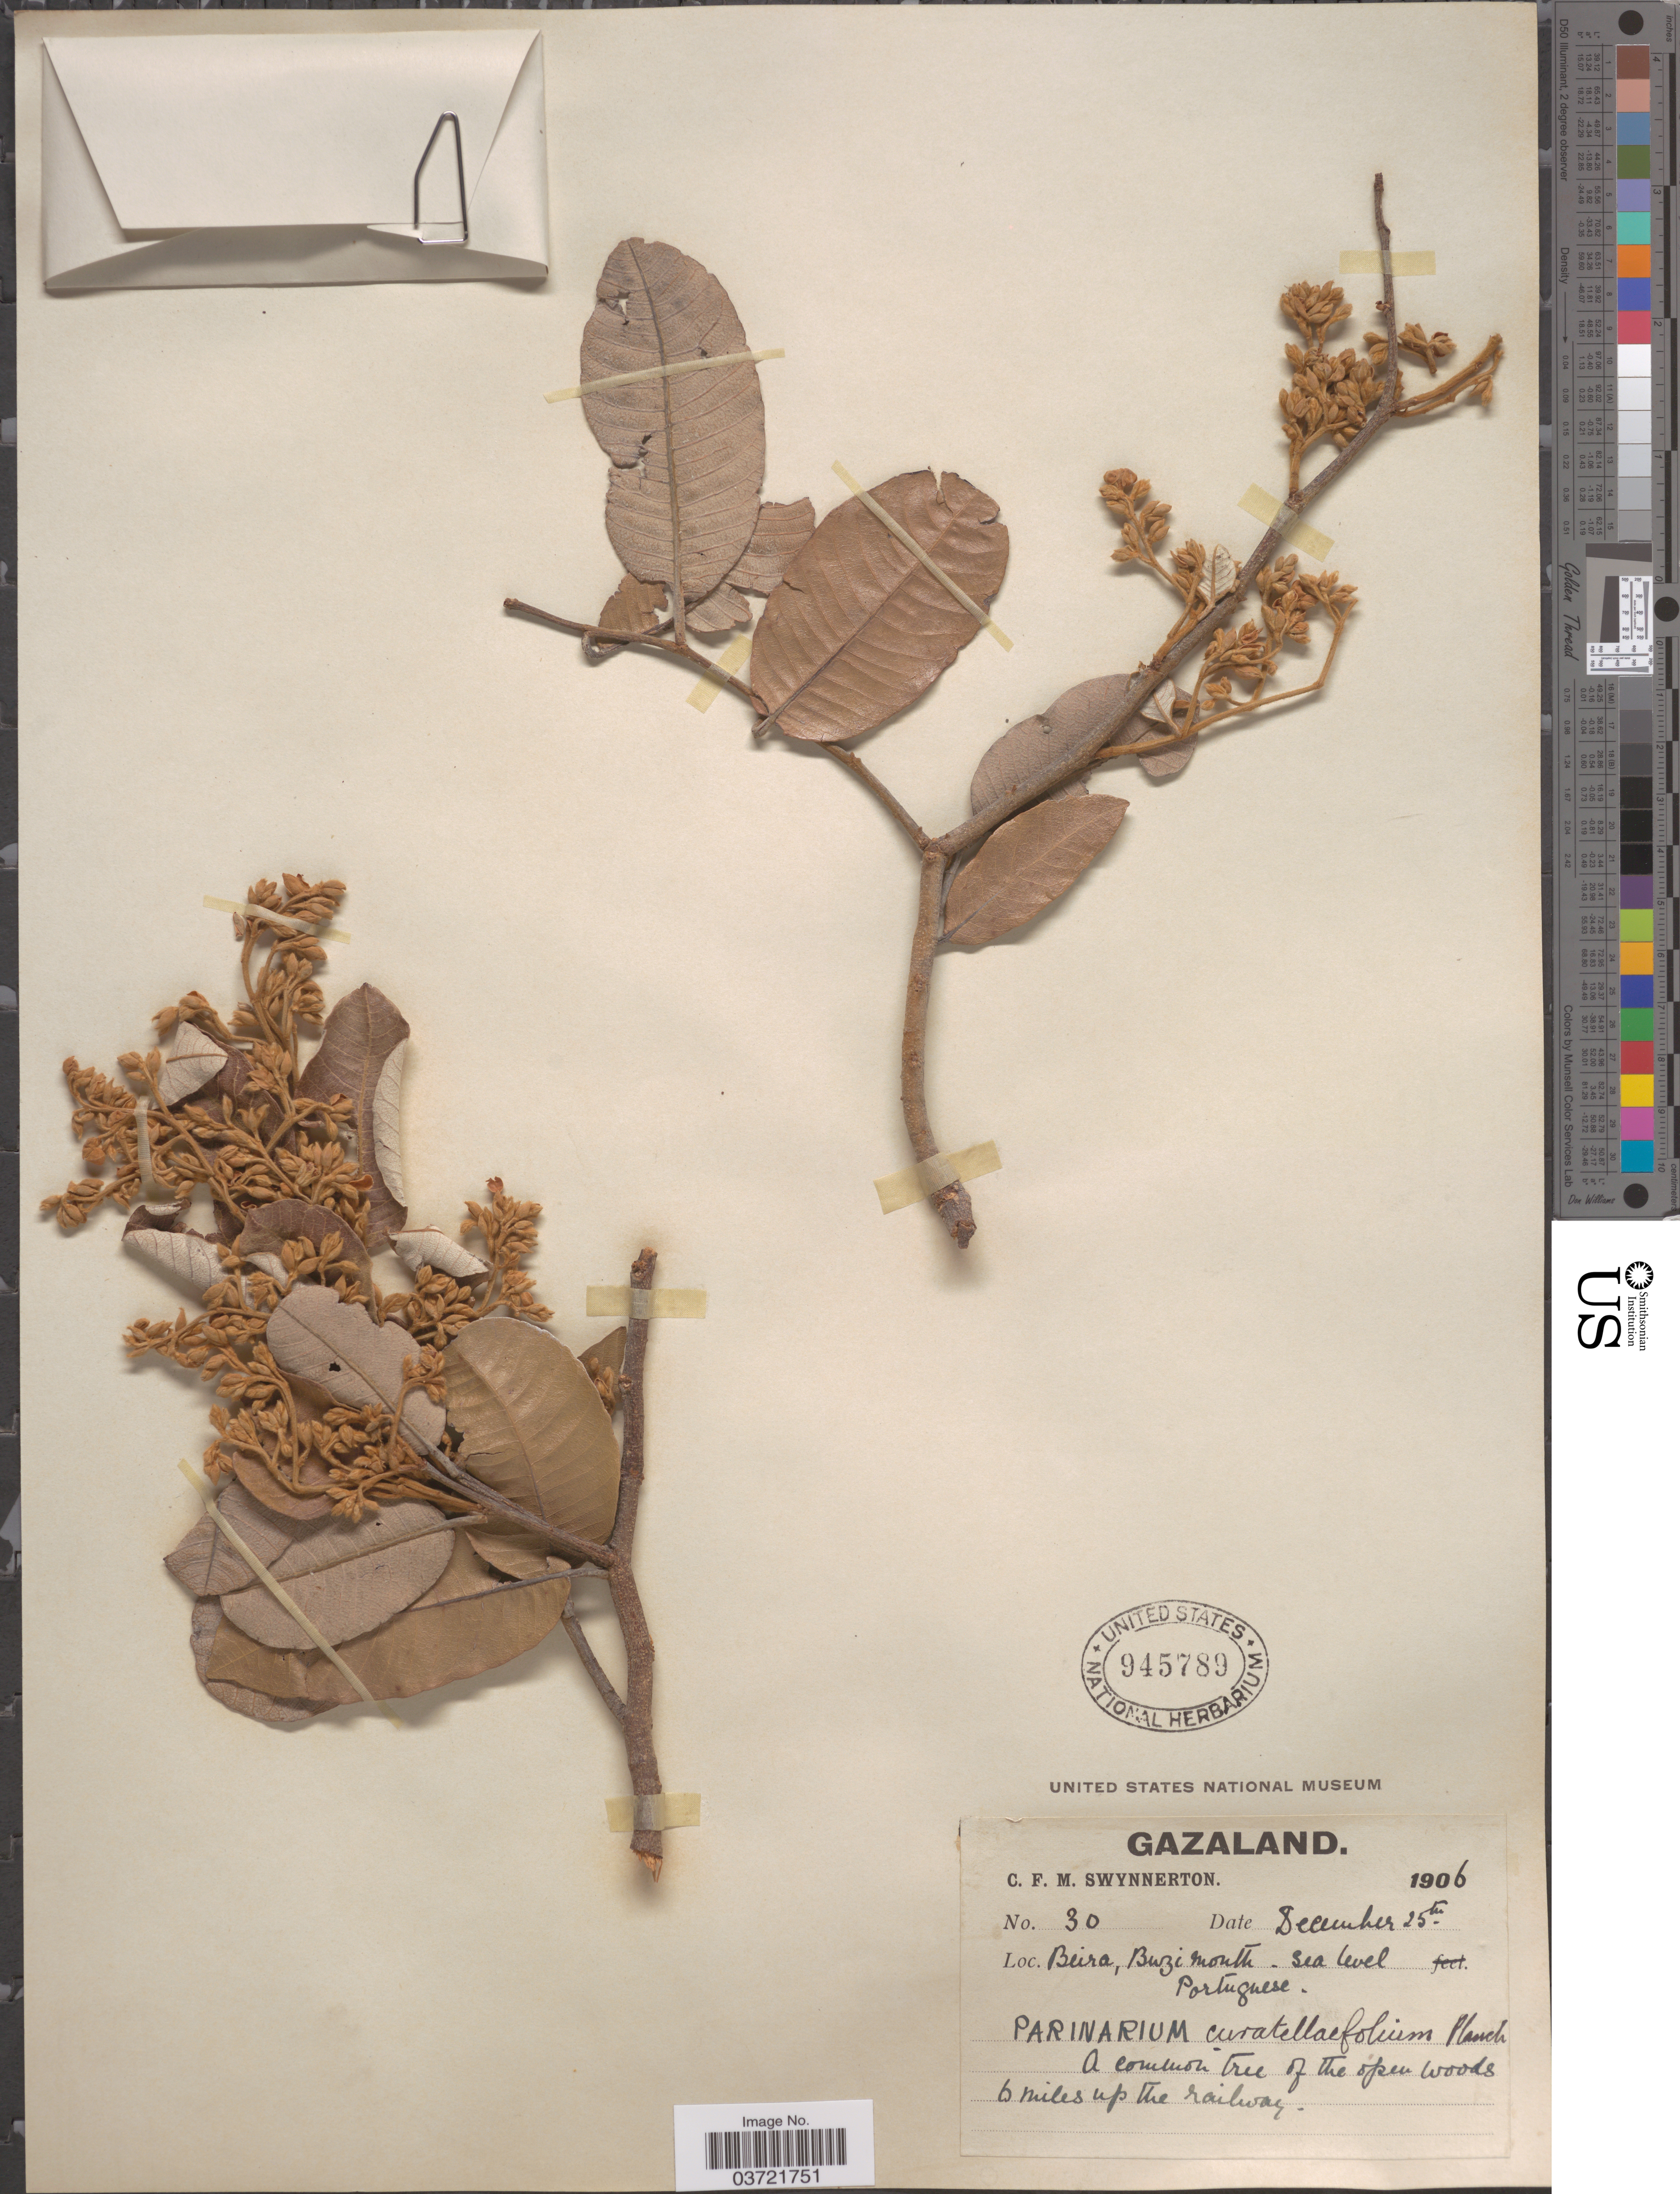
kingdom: Plantae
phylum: Tracheophyta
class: Magnoliopsida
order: Malpighiales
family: Chrysobalanaceae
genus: Parinari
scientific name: Parinari curatellifolia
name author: Planch. ex Benth.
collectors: C. Swynnerton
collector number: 30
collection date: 1906-12-25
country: Mozambique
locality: Gazaland. Beira, Buzi Mouth. Portuguese. 6 miles up the railway.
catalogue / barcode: US 945789